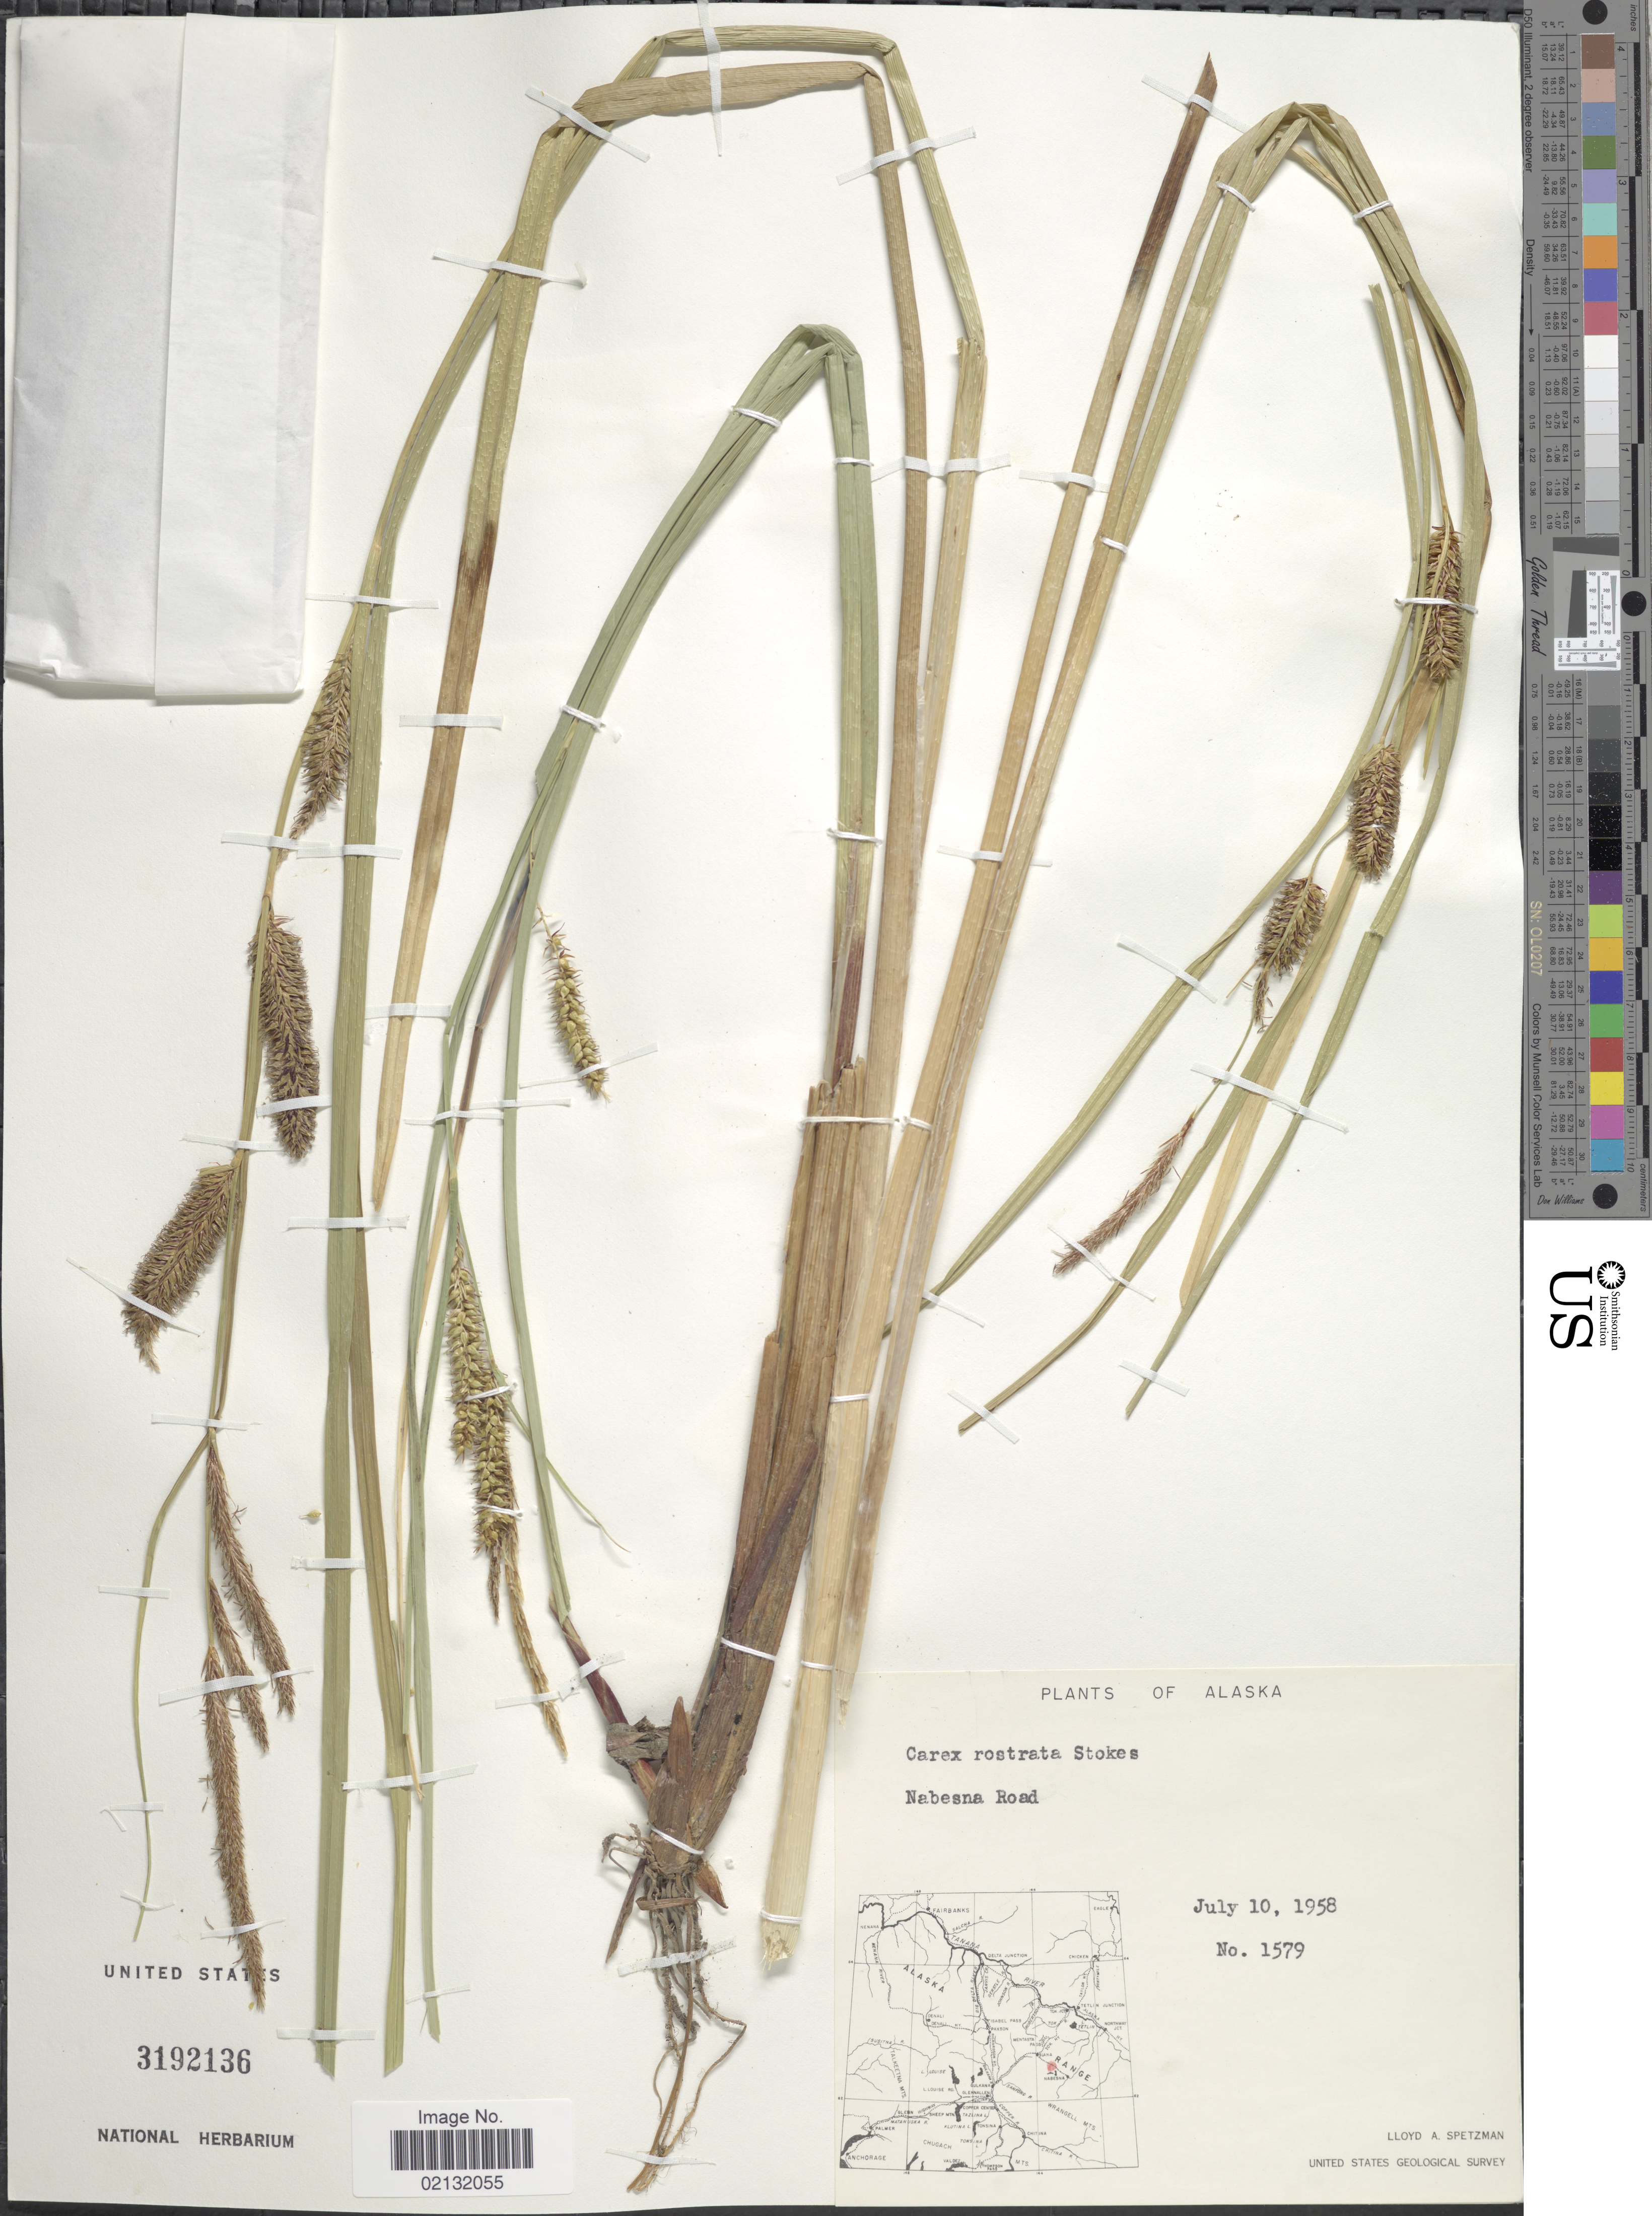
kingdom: Plantae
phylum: Tracheophyta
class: Liliopsida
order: Poales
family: Cyperaceae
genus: Carex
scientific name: Carex rostrata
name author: Stokes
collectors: L. Spetzman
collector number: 1579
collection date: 1958-07-10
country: United States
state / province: Alaska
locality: Nabesna Road.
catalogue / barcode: US 3192136